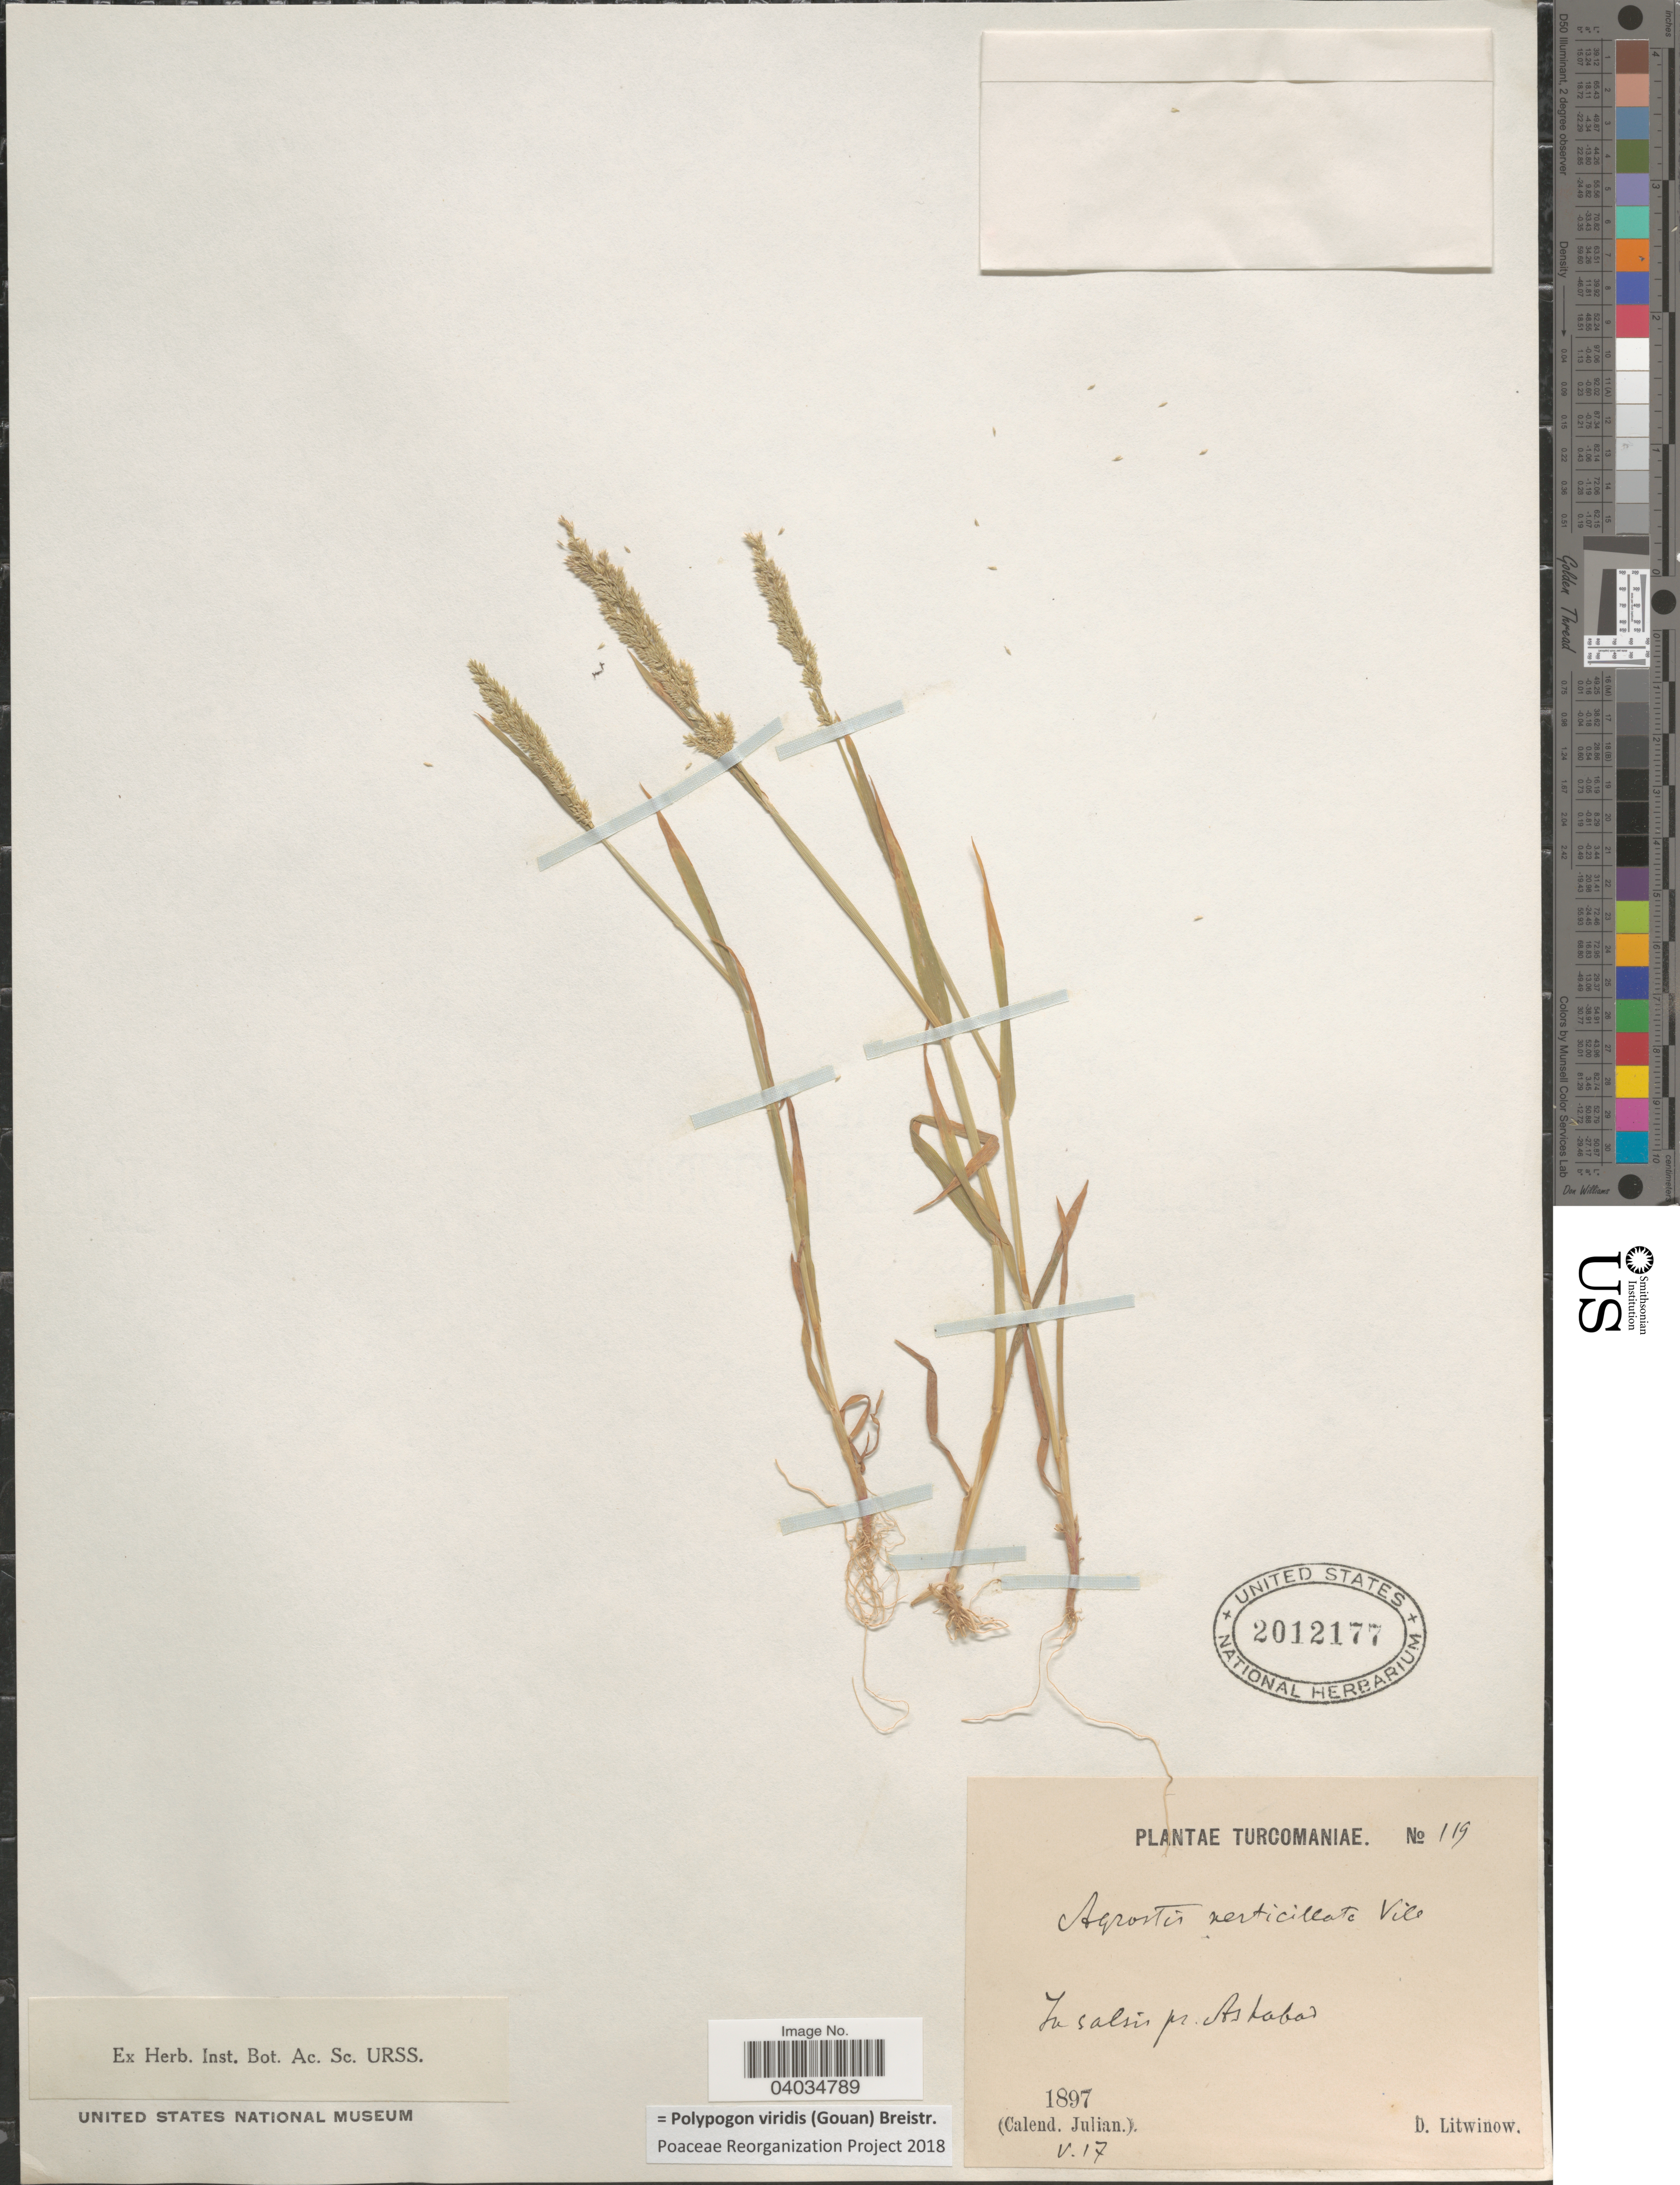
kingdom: Plantae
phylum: Tracheophyta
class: Liliopsida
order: Poales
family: Poaceae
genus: Polypogon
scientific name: Polypogon viridis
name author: (Gouan) Breistroffer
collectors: D. Litwinow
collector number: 119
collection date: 1897-05-17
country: Turkmenistan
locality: Turcomaniae. In salsis pr. Ashabad.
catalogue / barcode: US 2012177